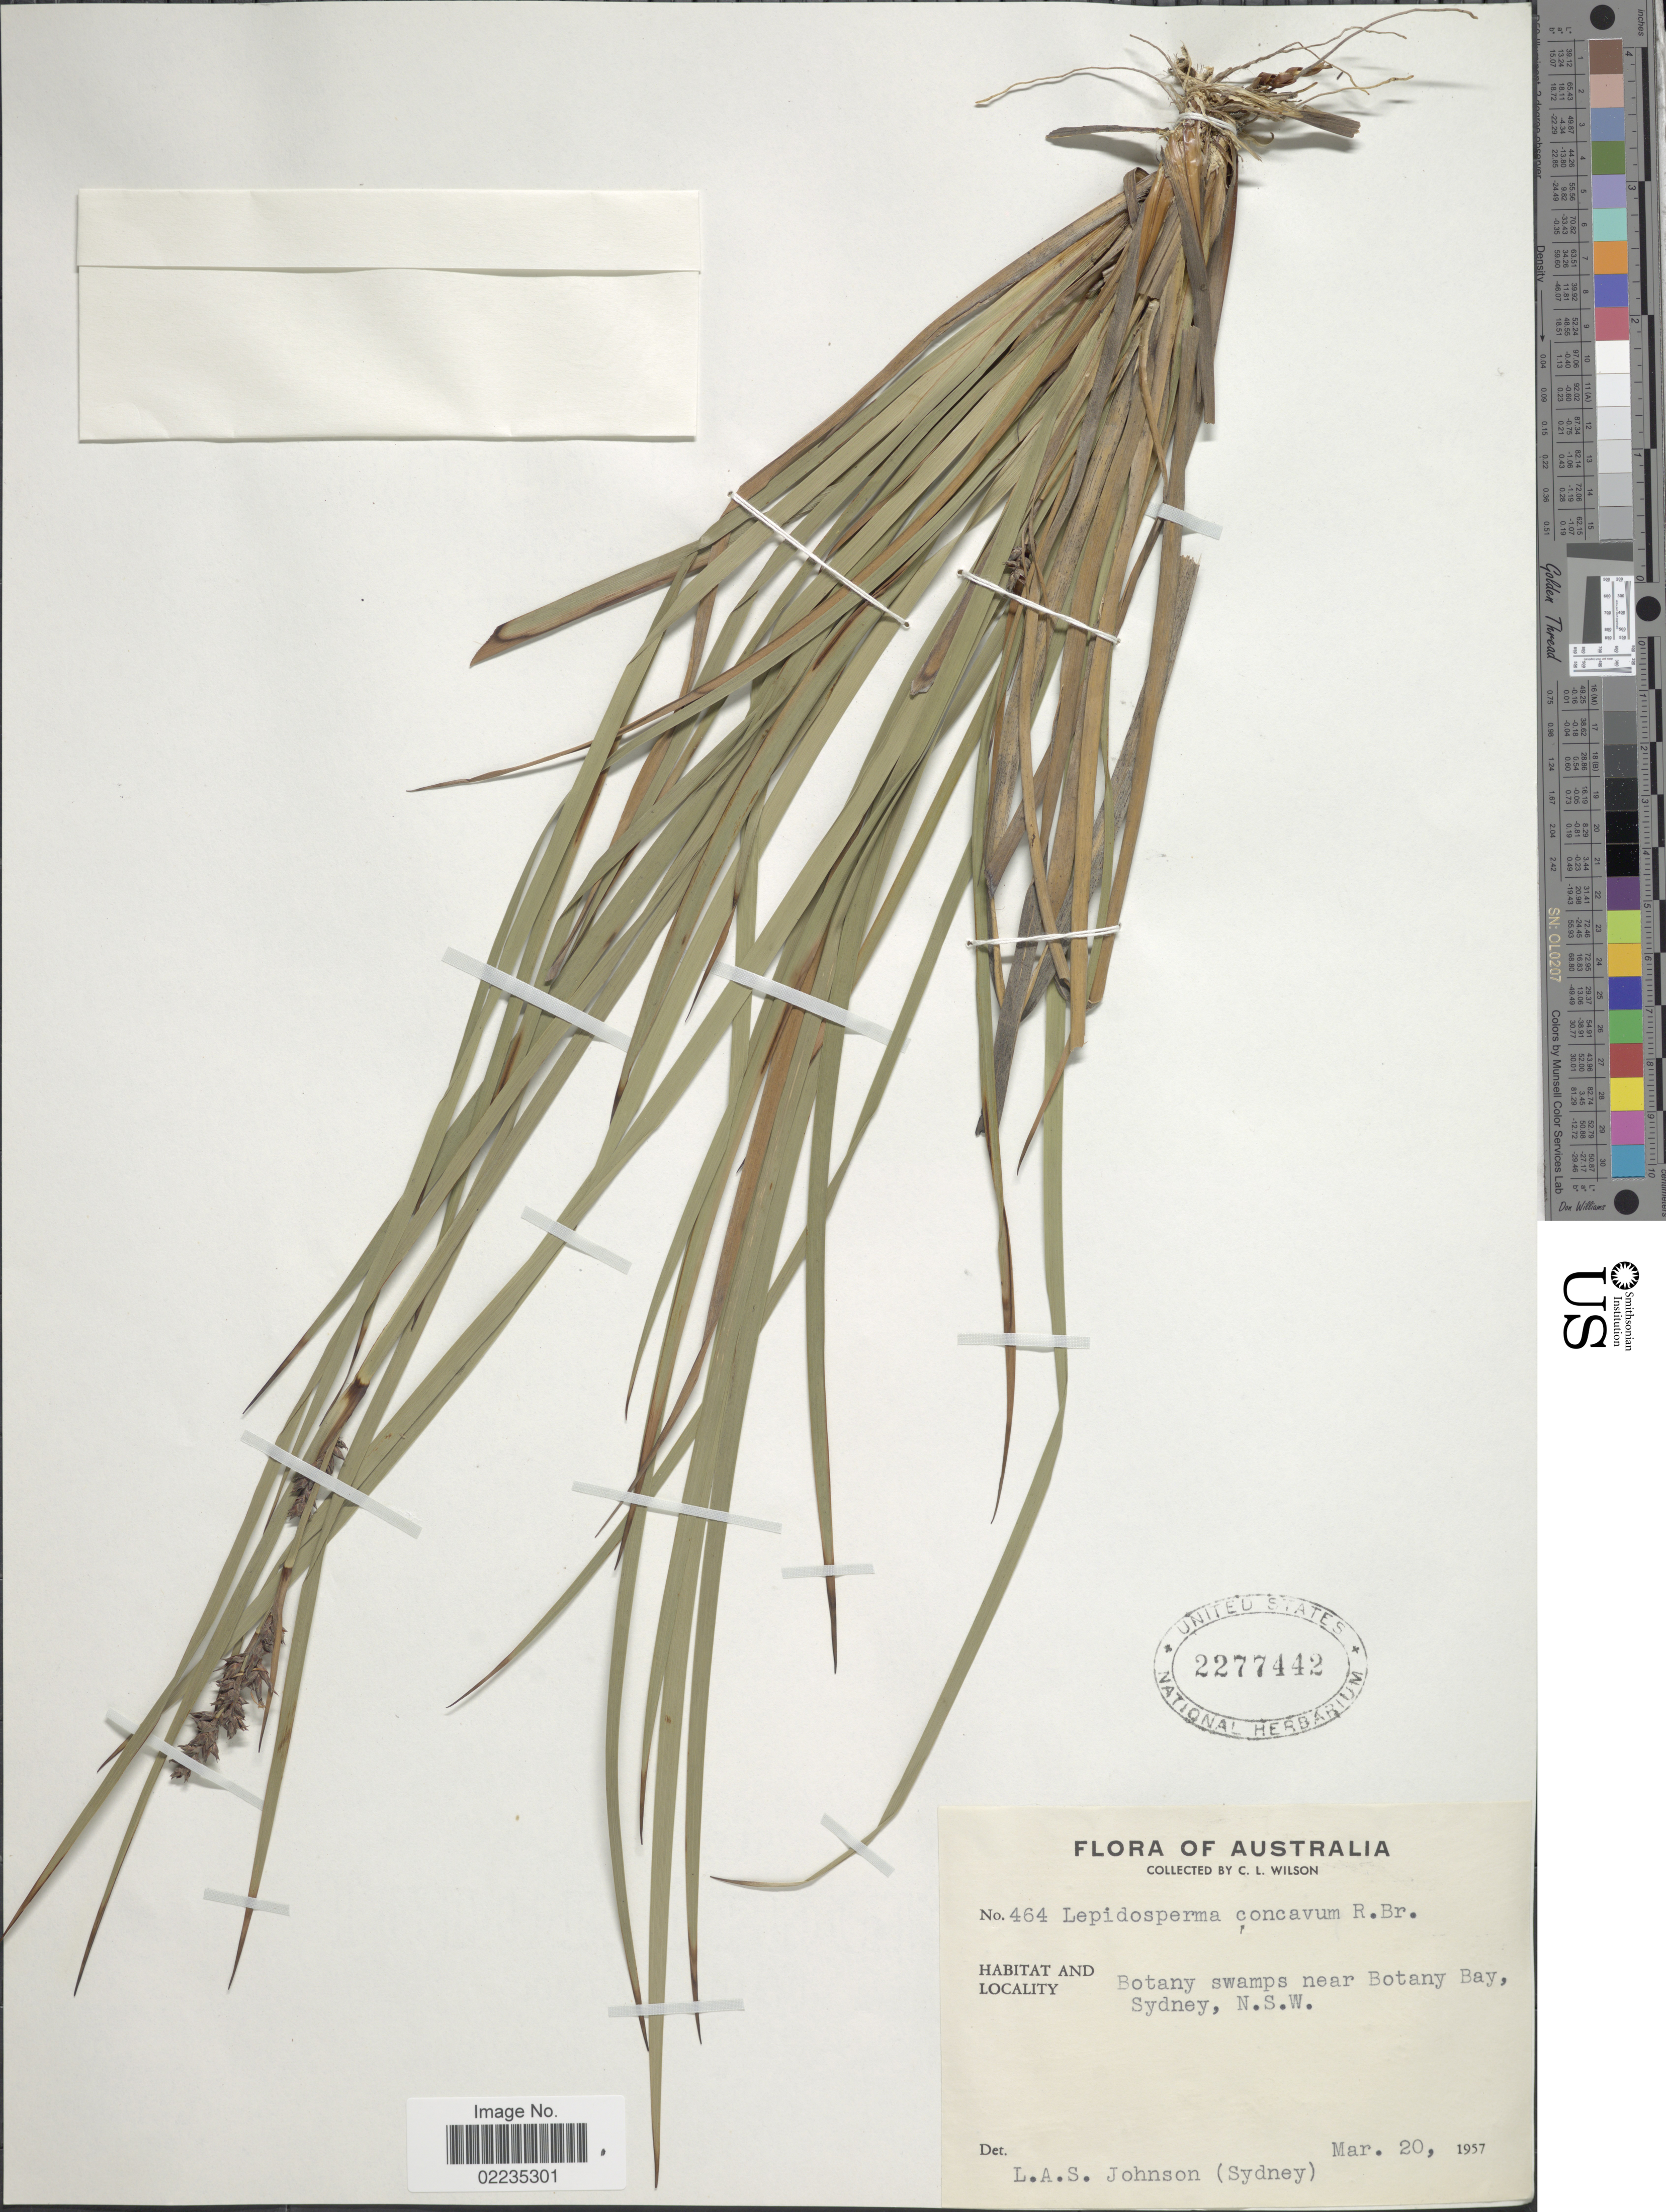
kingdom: Plantae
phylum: Tracheophyta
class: Liliopsida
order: Poales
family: Cyperaceae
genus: Lepidosperma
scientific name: Lepidosperma concavum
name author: R. Br.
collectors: C. L. Wilson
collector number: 464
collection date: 1957-03-20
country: Australia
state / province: New South Wales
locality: Botany swamps near Botany Bay, Sydney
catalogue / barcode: US 2277442